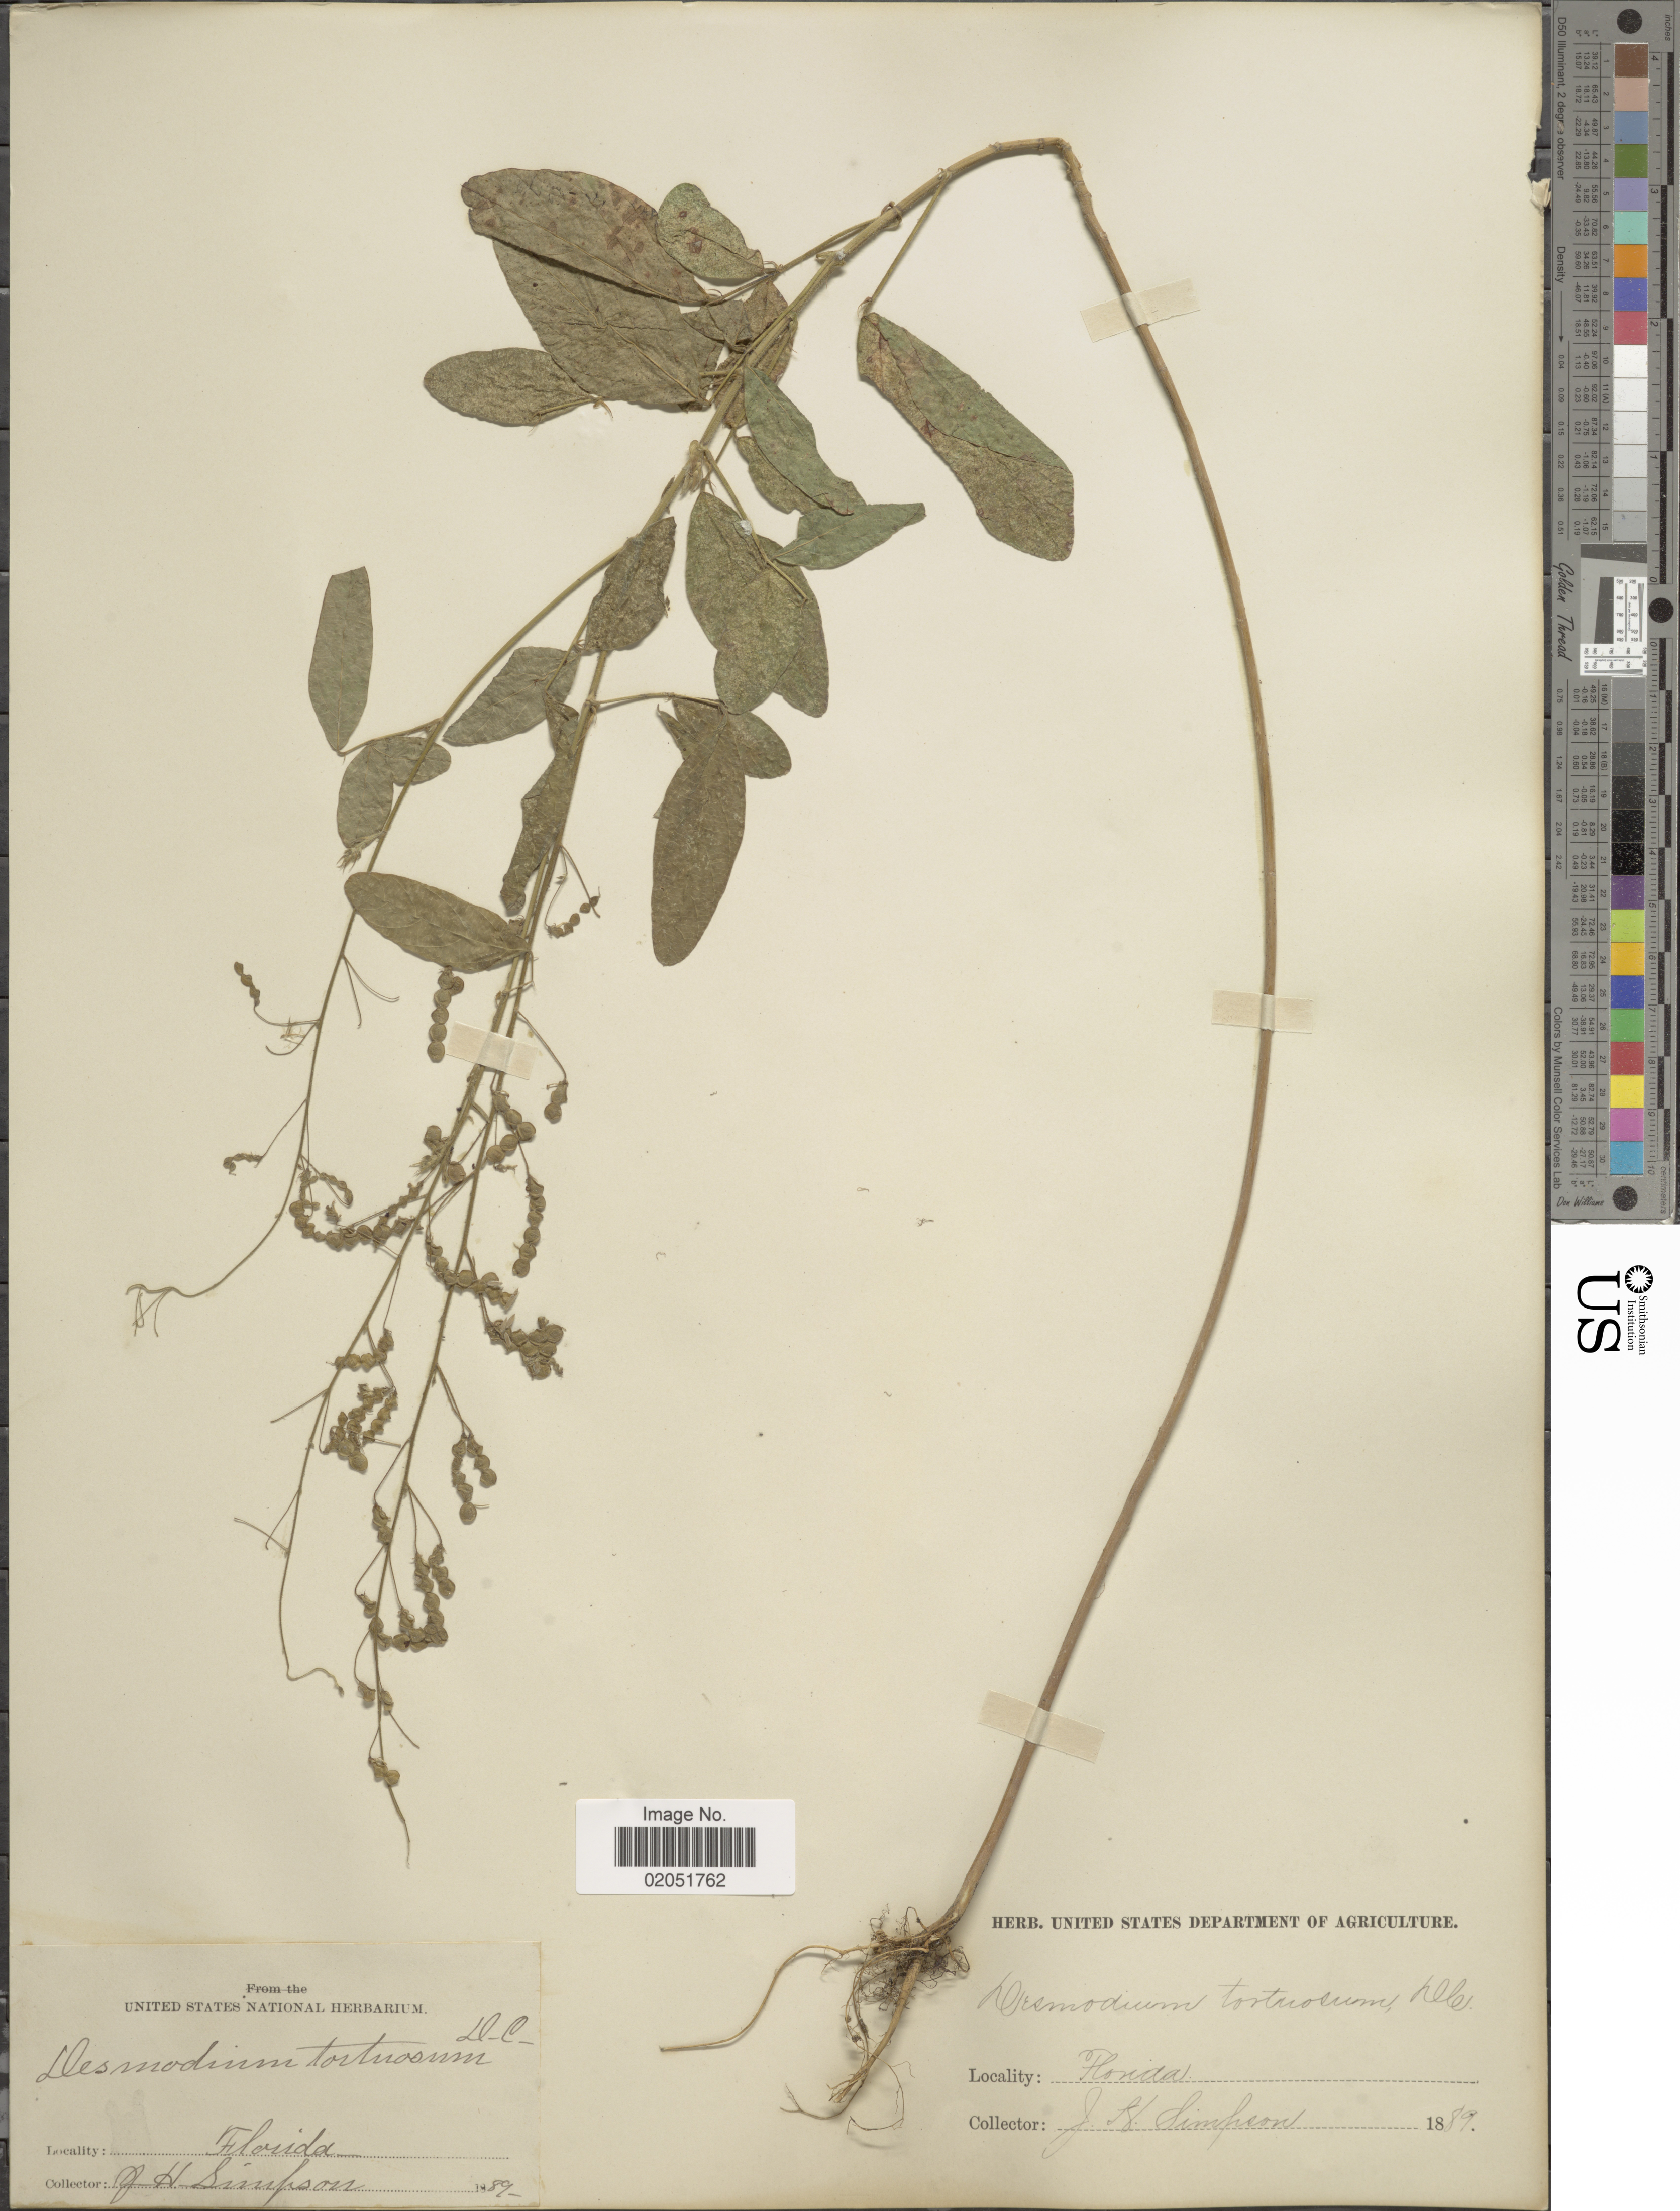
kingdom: Plantae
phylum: Tracheophyta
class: Magnoliopsida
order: Fabales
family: Fabaceae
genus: Desmodium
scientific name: Desmodium tortuosum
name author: (Sw.) DC.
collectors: J. H. Simpson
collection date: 1889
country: United States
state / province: Florida